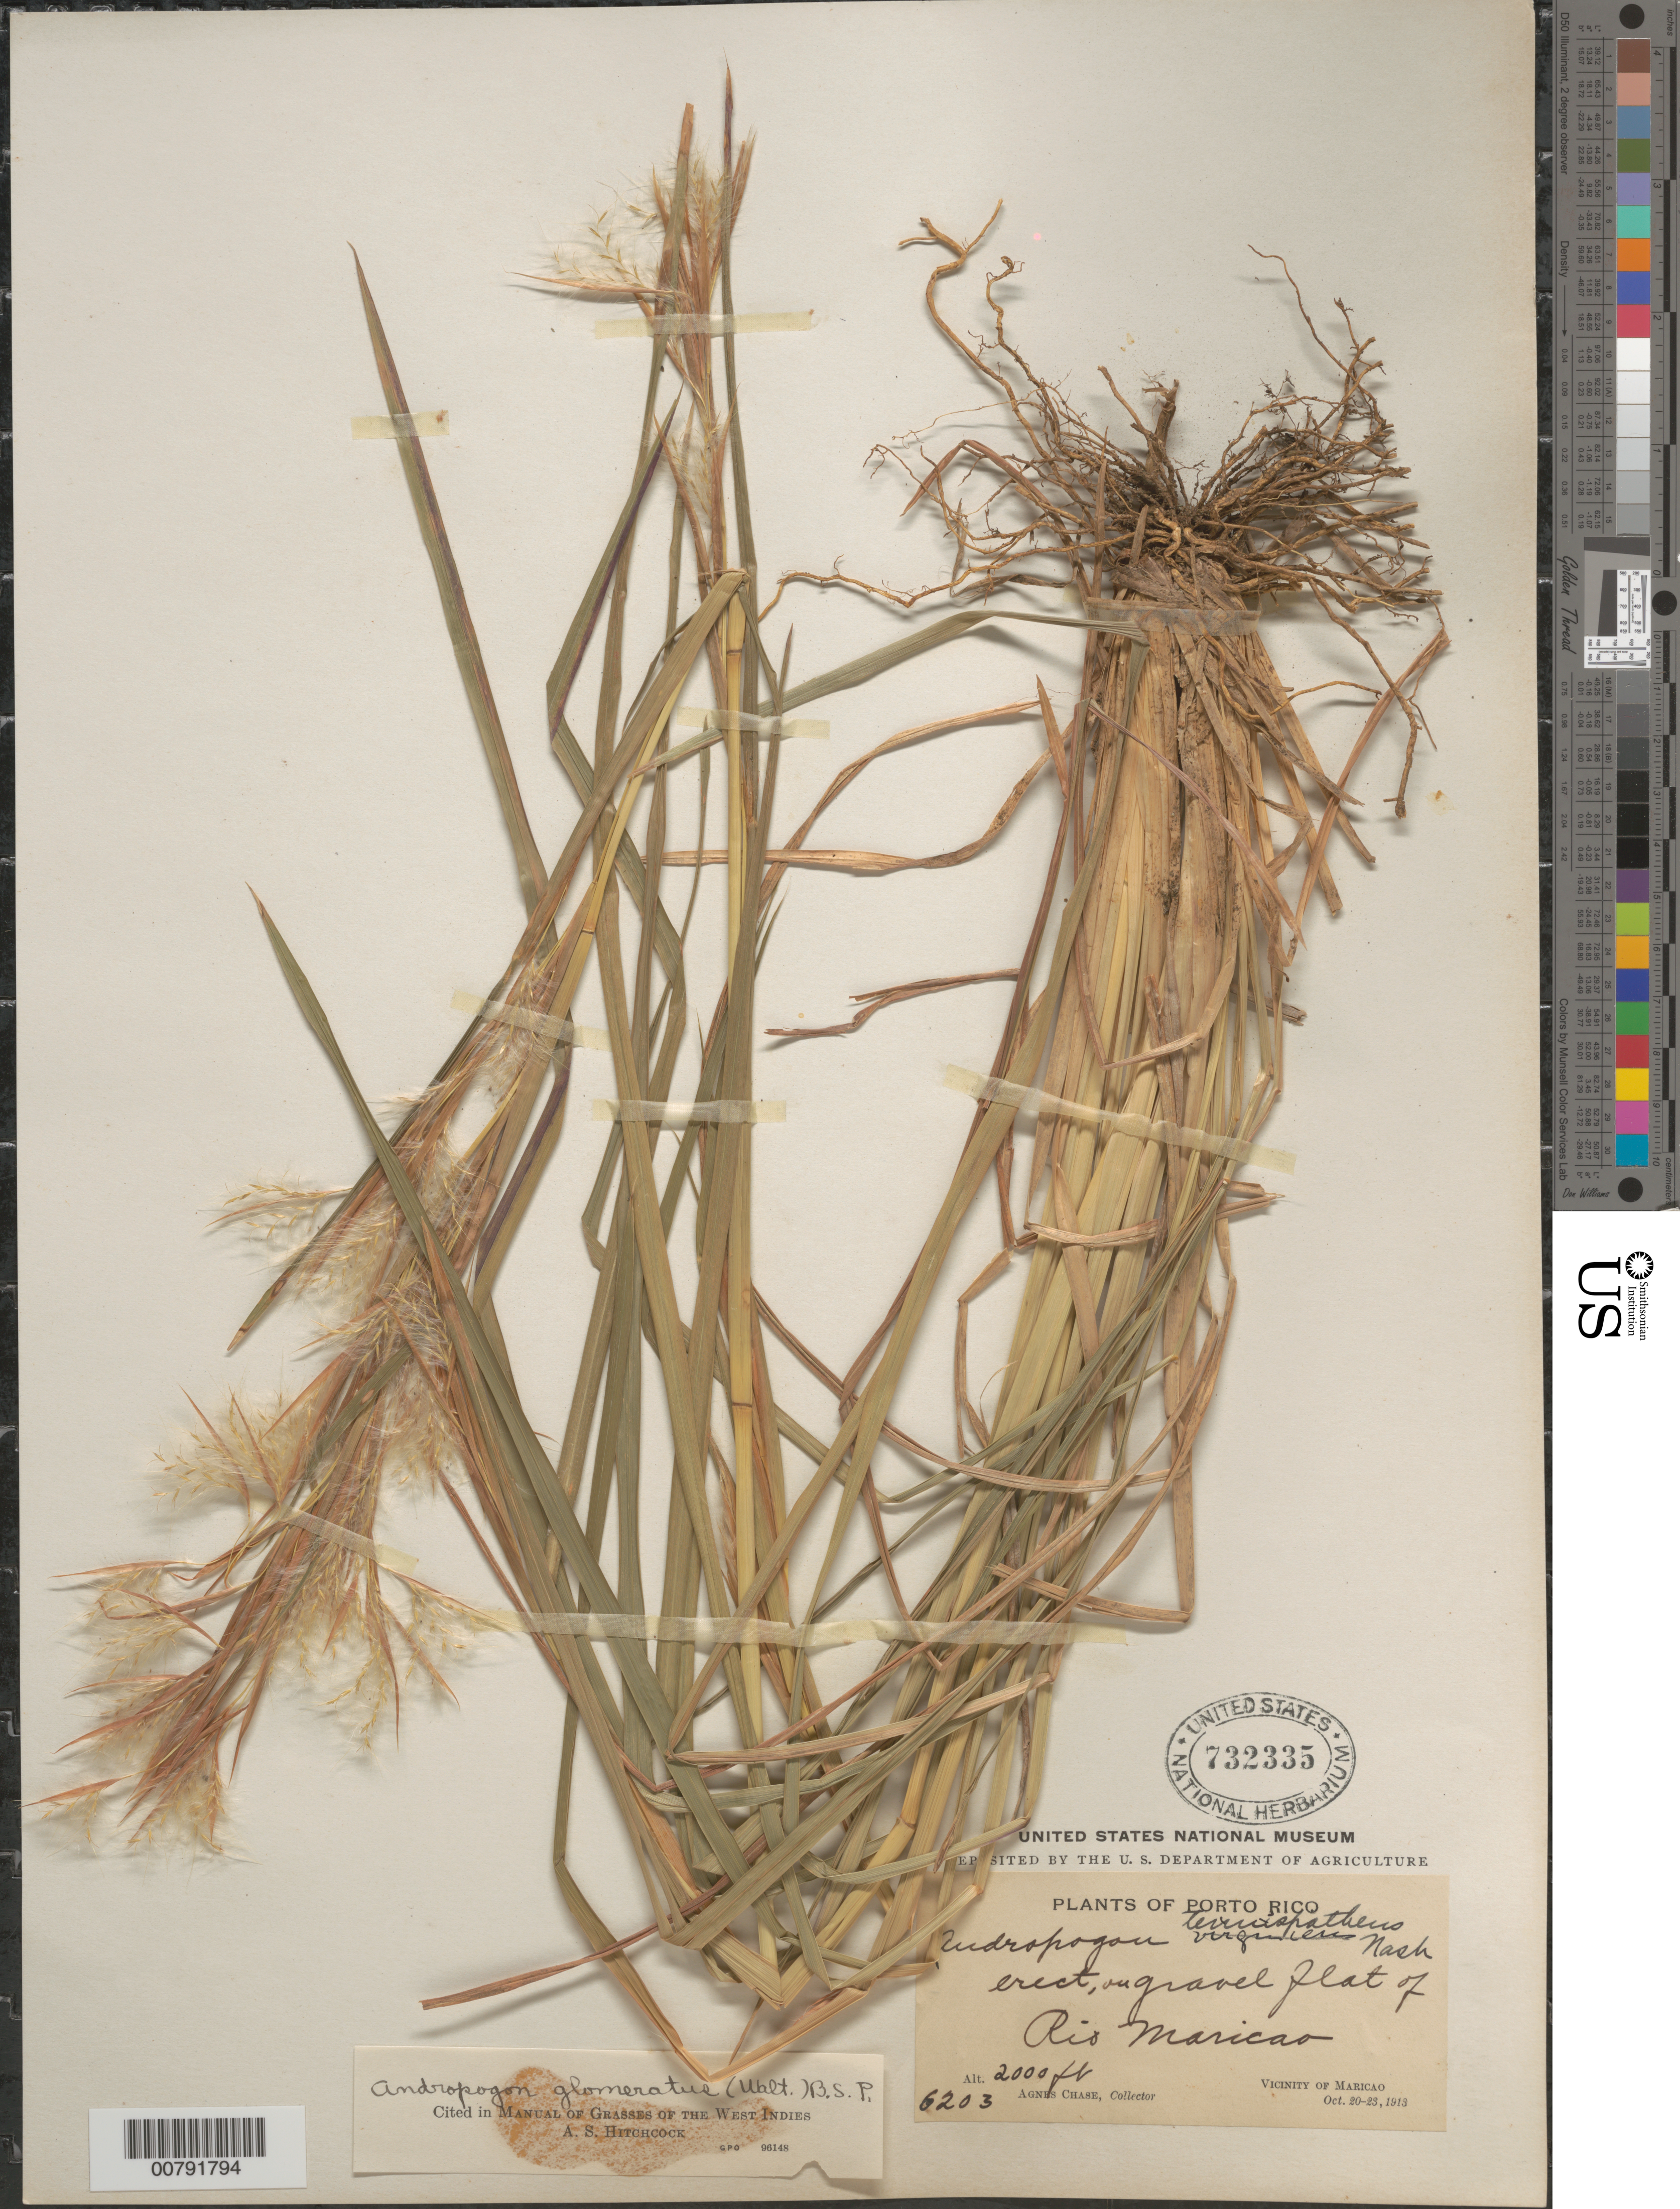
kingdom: Plantae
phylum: Tracheophyta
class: Liliopsida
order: Poales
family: Poaceae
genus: Andropogon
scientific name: Andropogon glomeratus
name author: (Walter) Britton, Stearns & Poggenb.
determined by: Hitchcock, Albert S.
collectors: A. Chase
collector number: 6203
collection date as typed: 20 Oct 1913 to 23 Oct 1913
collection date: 1913-10-20/1913-10-23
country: Puerto Rico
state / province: Maricao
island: Puerto Rico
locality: Rio Maricao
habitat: On gravel flat of river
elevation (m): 610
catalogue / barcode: US 732335